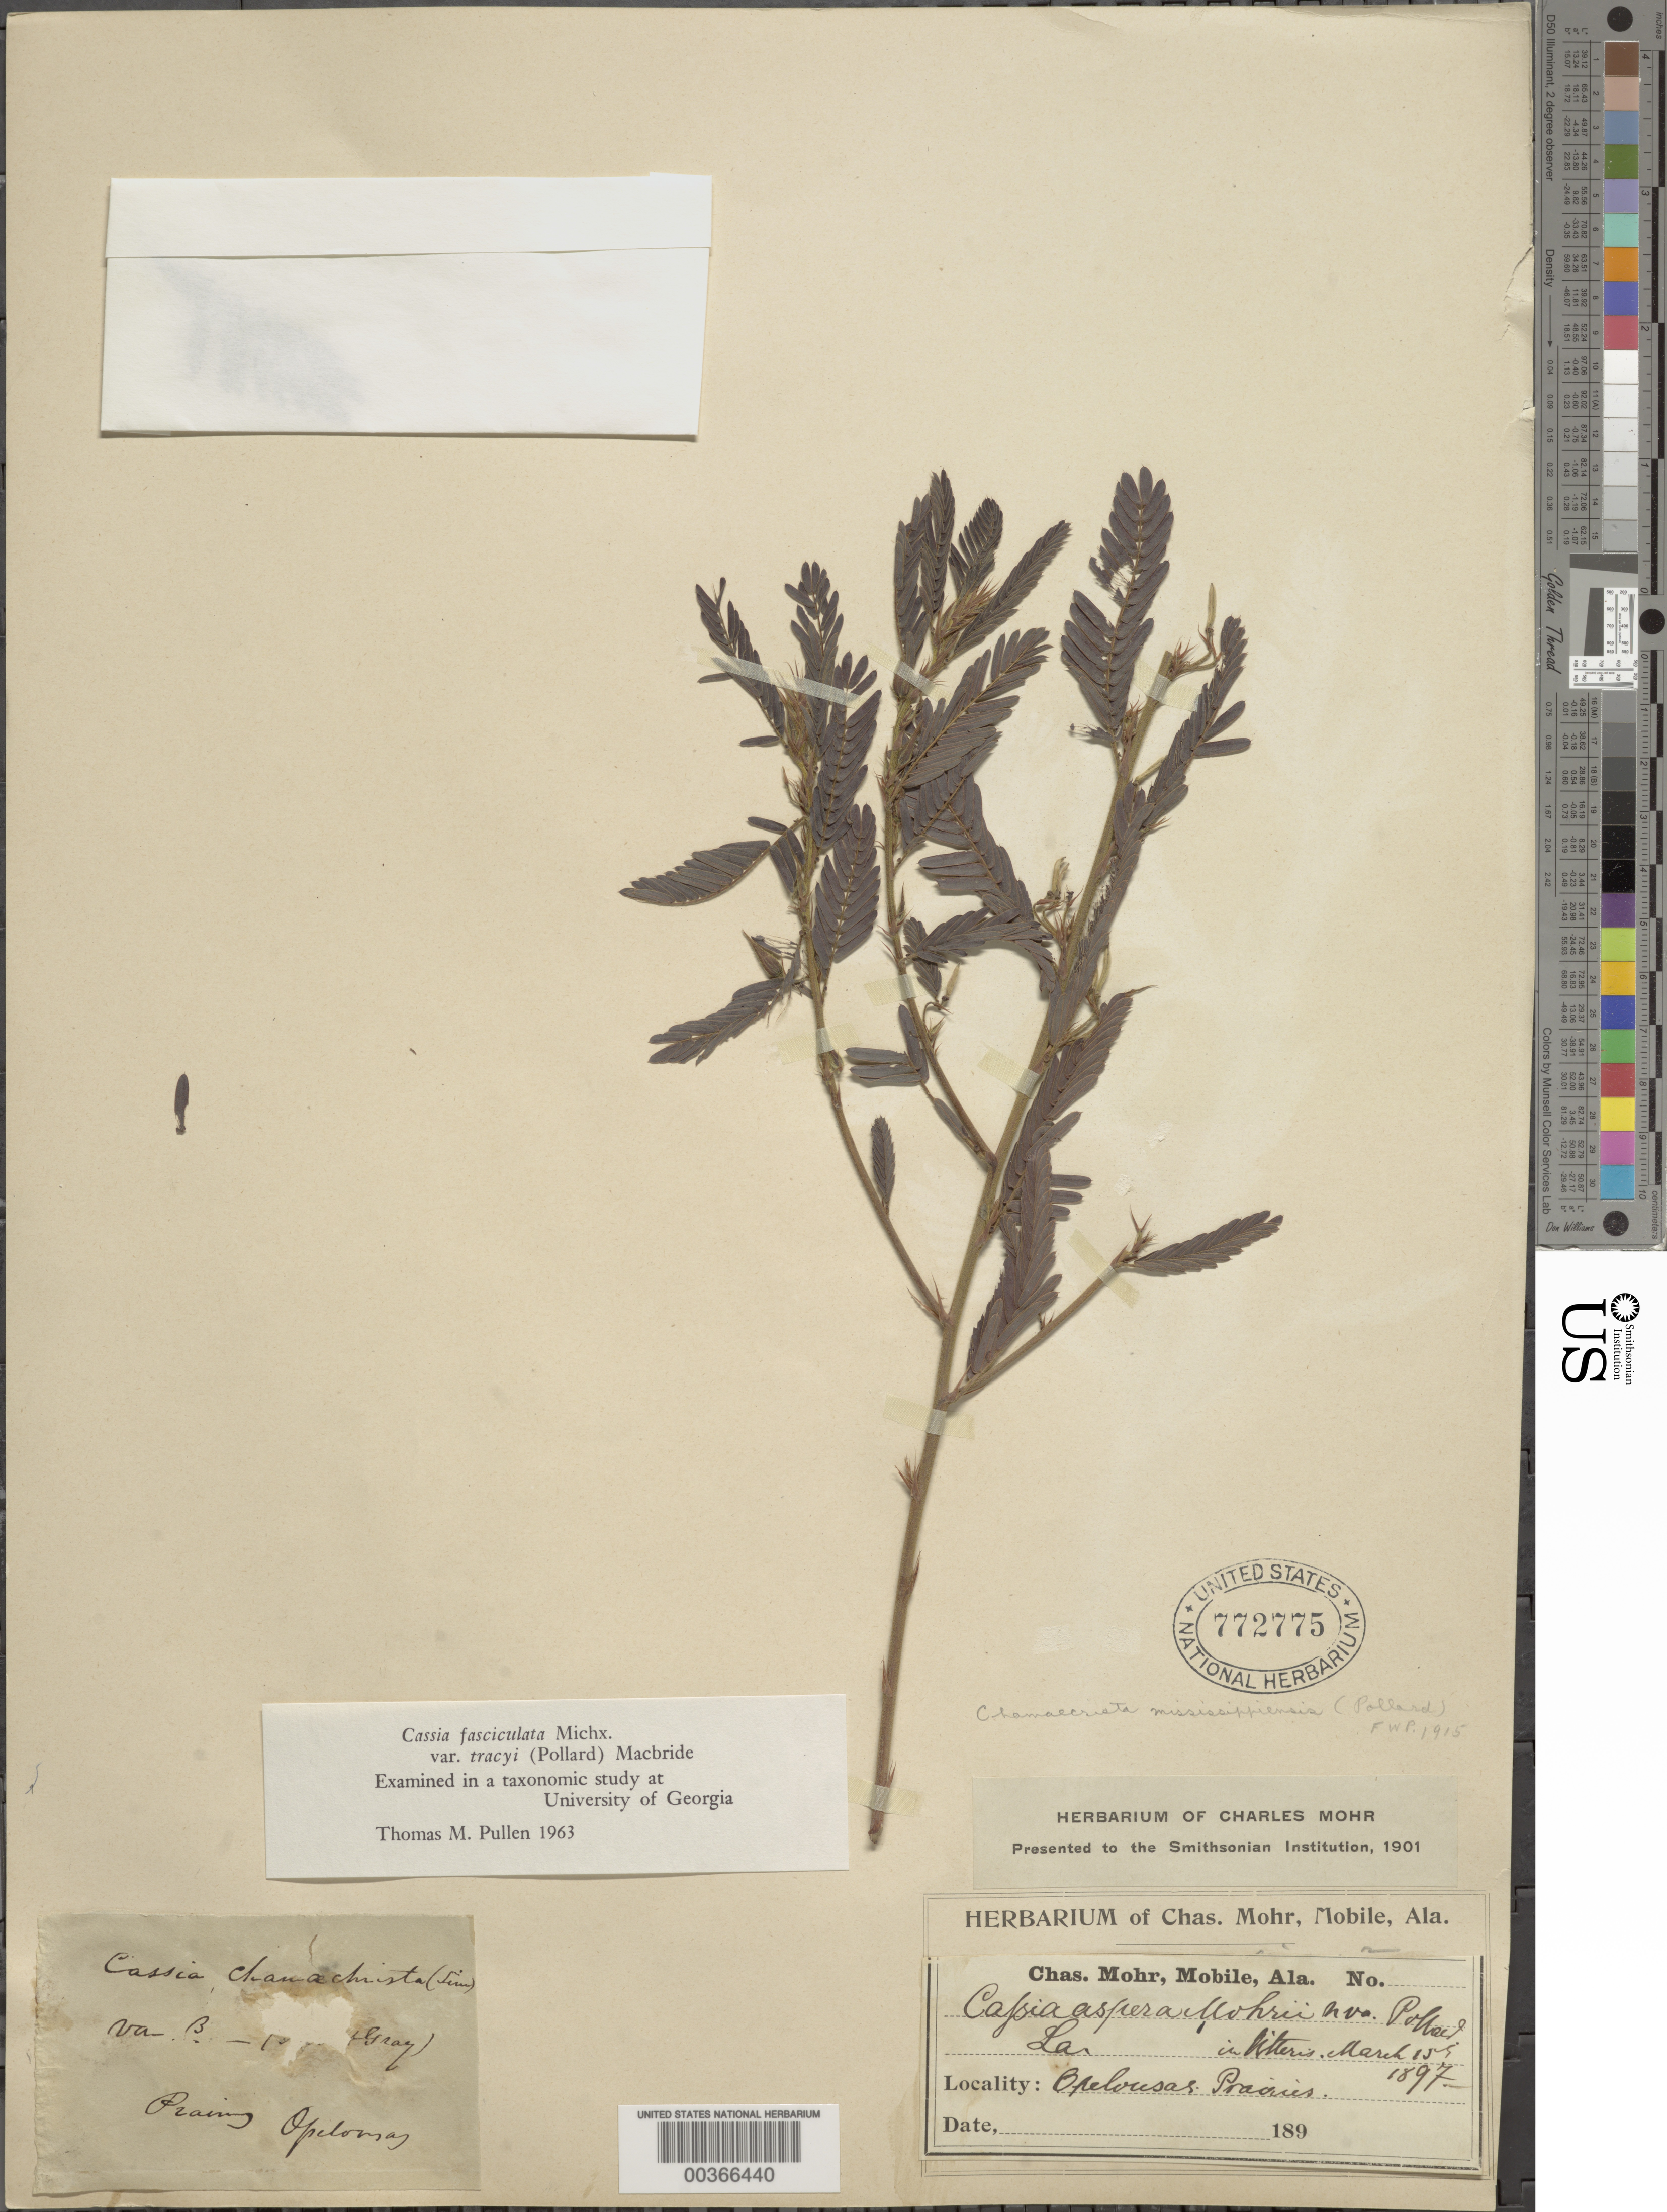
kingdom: Plantae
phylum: Tracheophyta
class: Magnoliopsida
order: Fabales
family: Fabaceae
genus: Chamaecrista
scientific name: Chamaecrista fasciculata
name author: (Michx.) Greene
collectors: C. T. Mohr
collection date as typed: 15 Mar 1897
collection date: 1897-03-15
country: United States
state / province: Louisiana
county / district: Saint Landry Parish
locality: Opelousas pradices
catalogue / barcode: US 772775